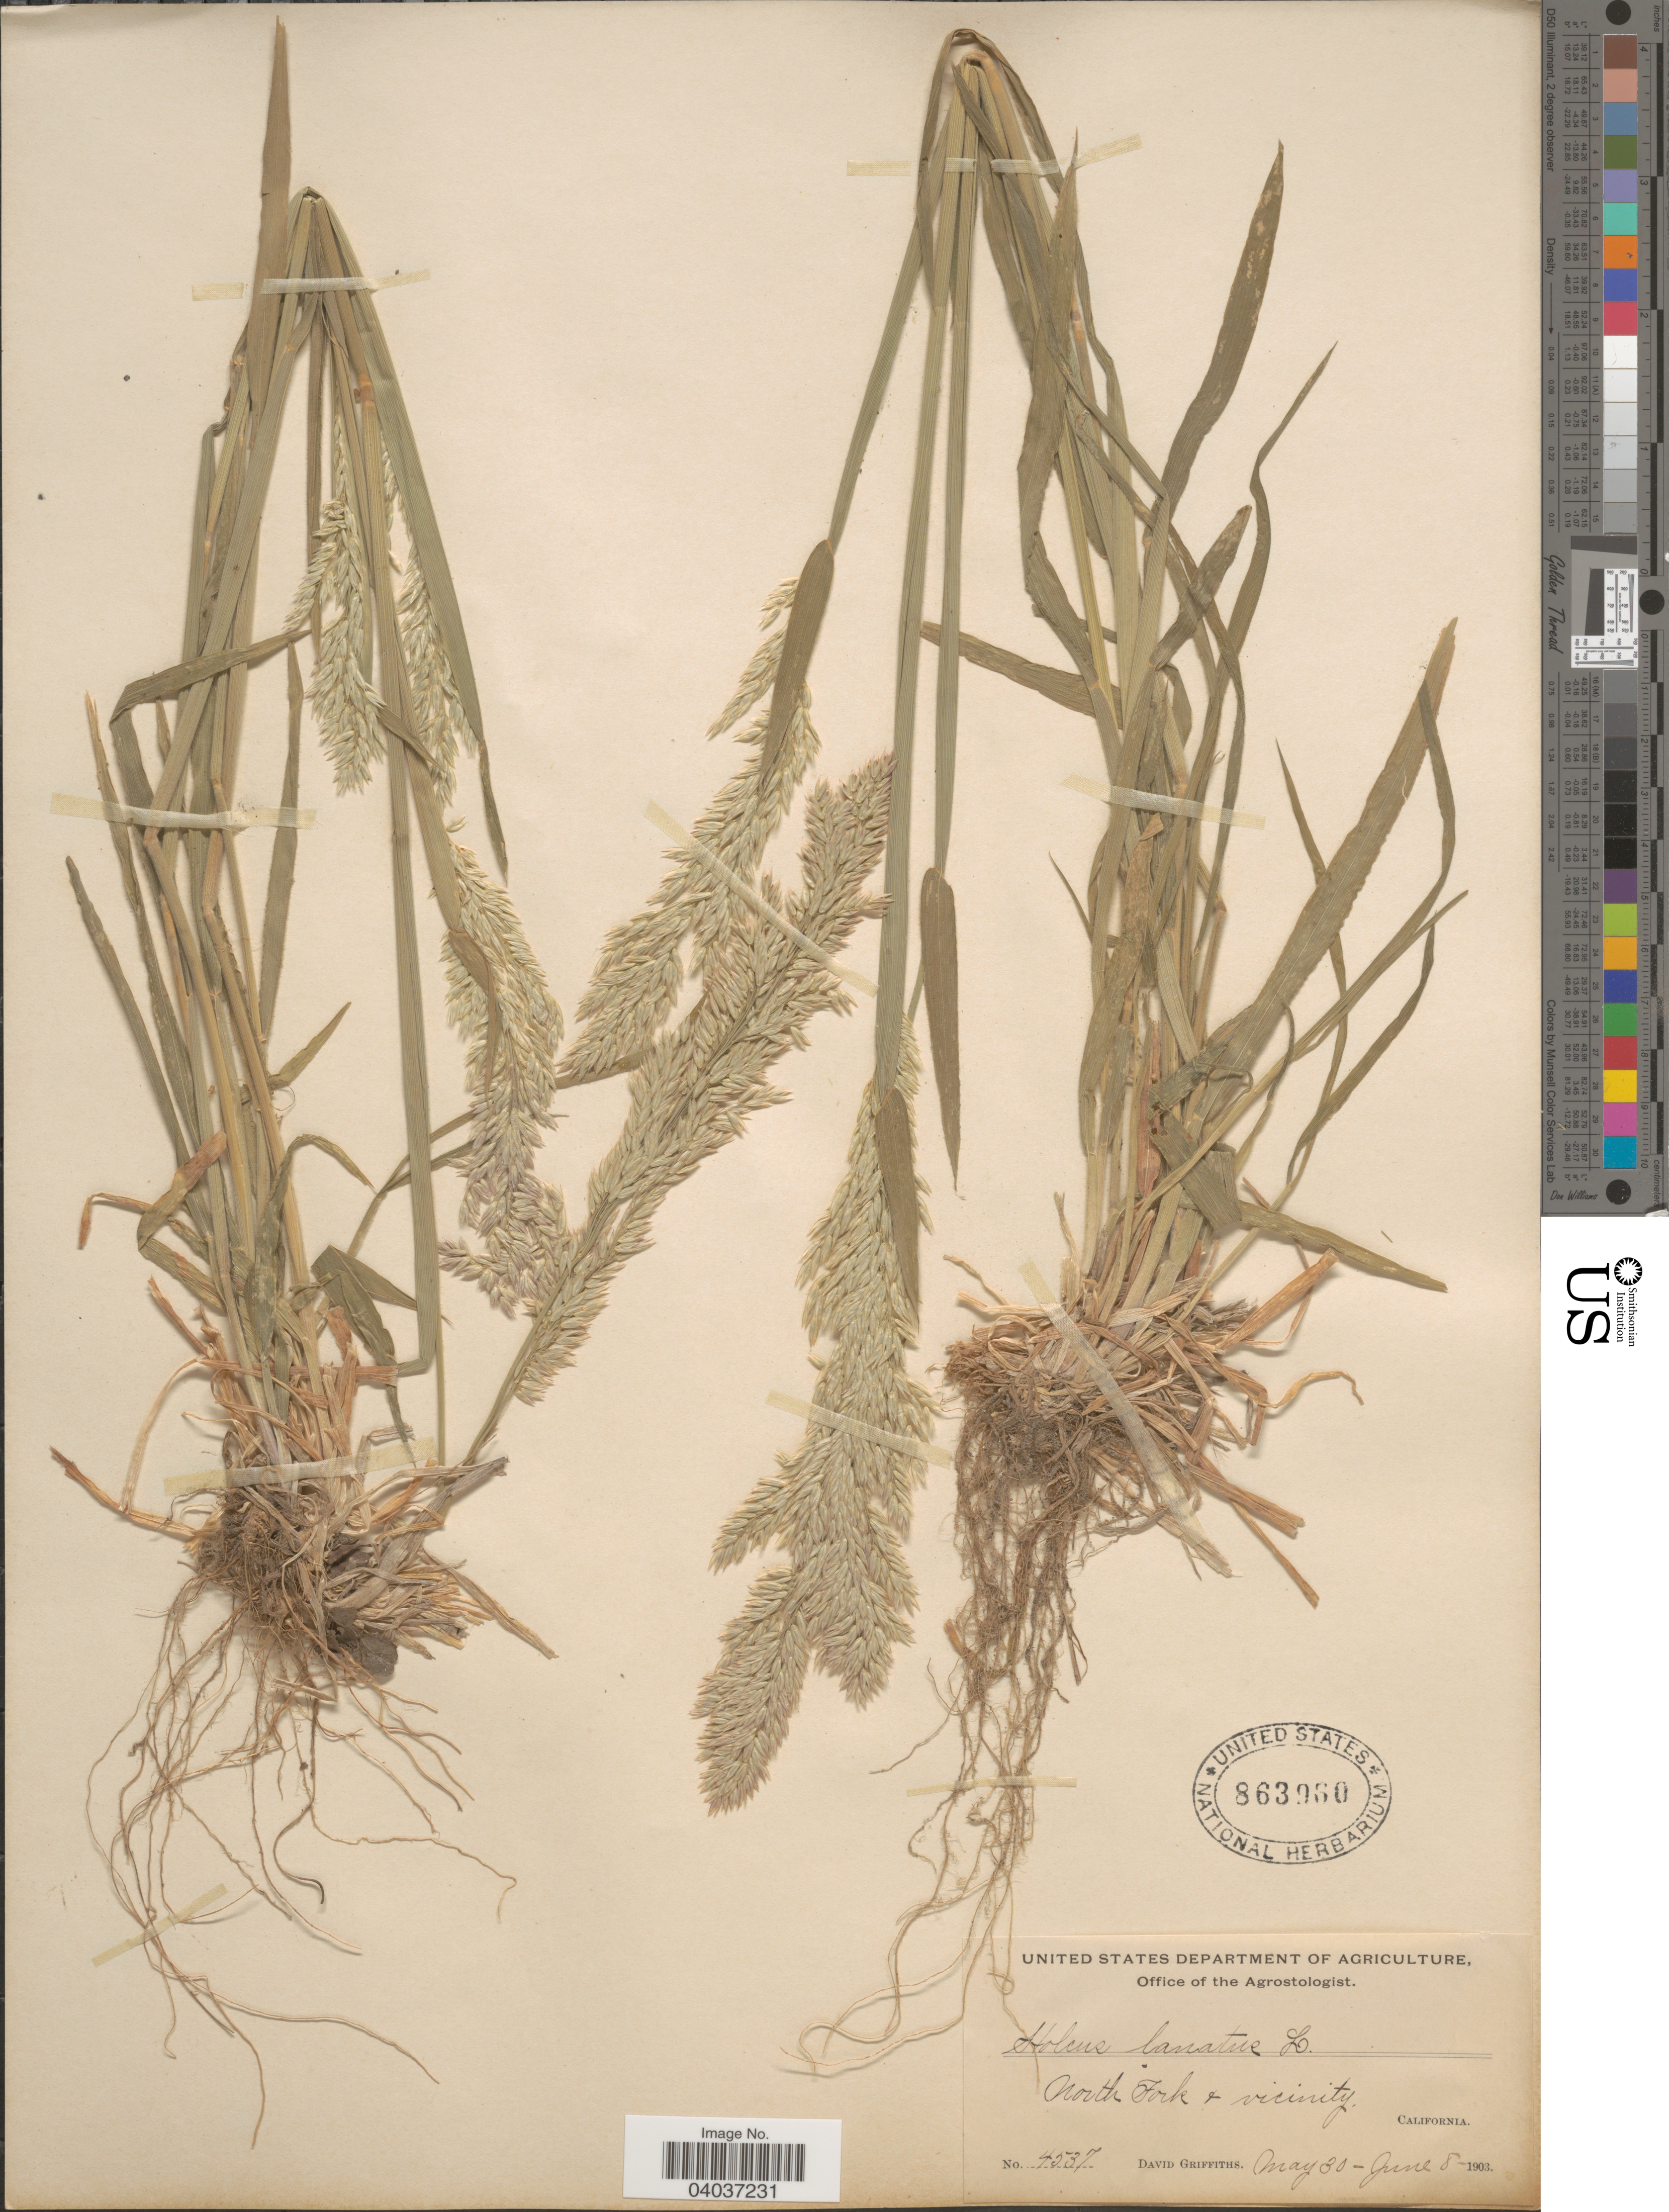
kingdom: Plantae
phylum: Tracheophyta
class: Liliopsida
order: Poales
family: Poaceae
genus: Holcus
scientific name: Holcus lanatus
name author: L.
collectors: D. Griffiths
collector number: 4537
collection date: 1903-05-30/1903-06-08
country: United States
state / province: California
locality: North Fork & vicinity.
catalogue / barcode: US 863960